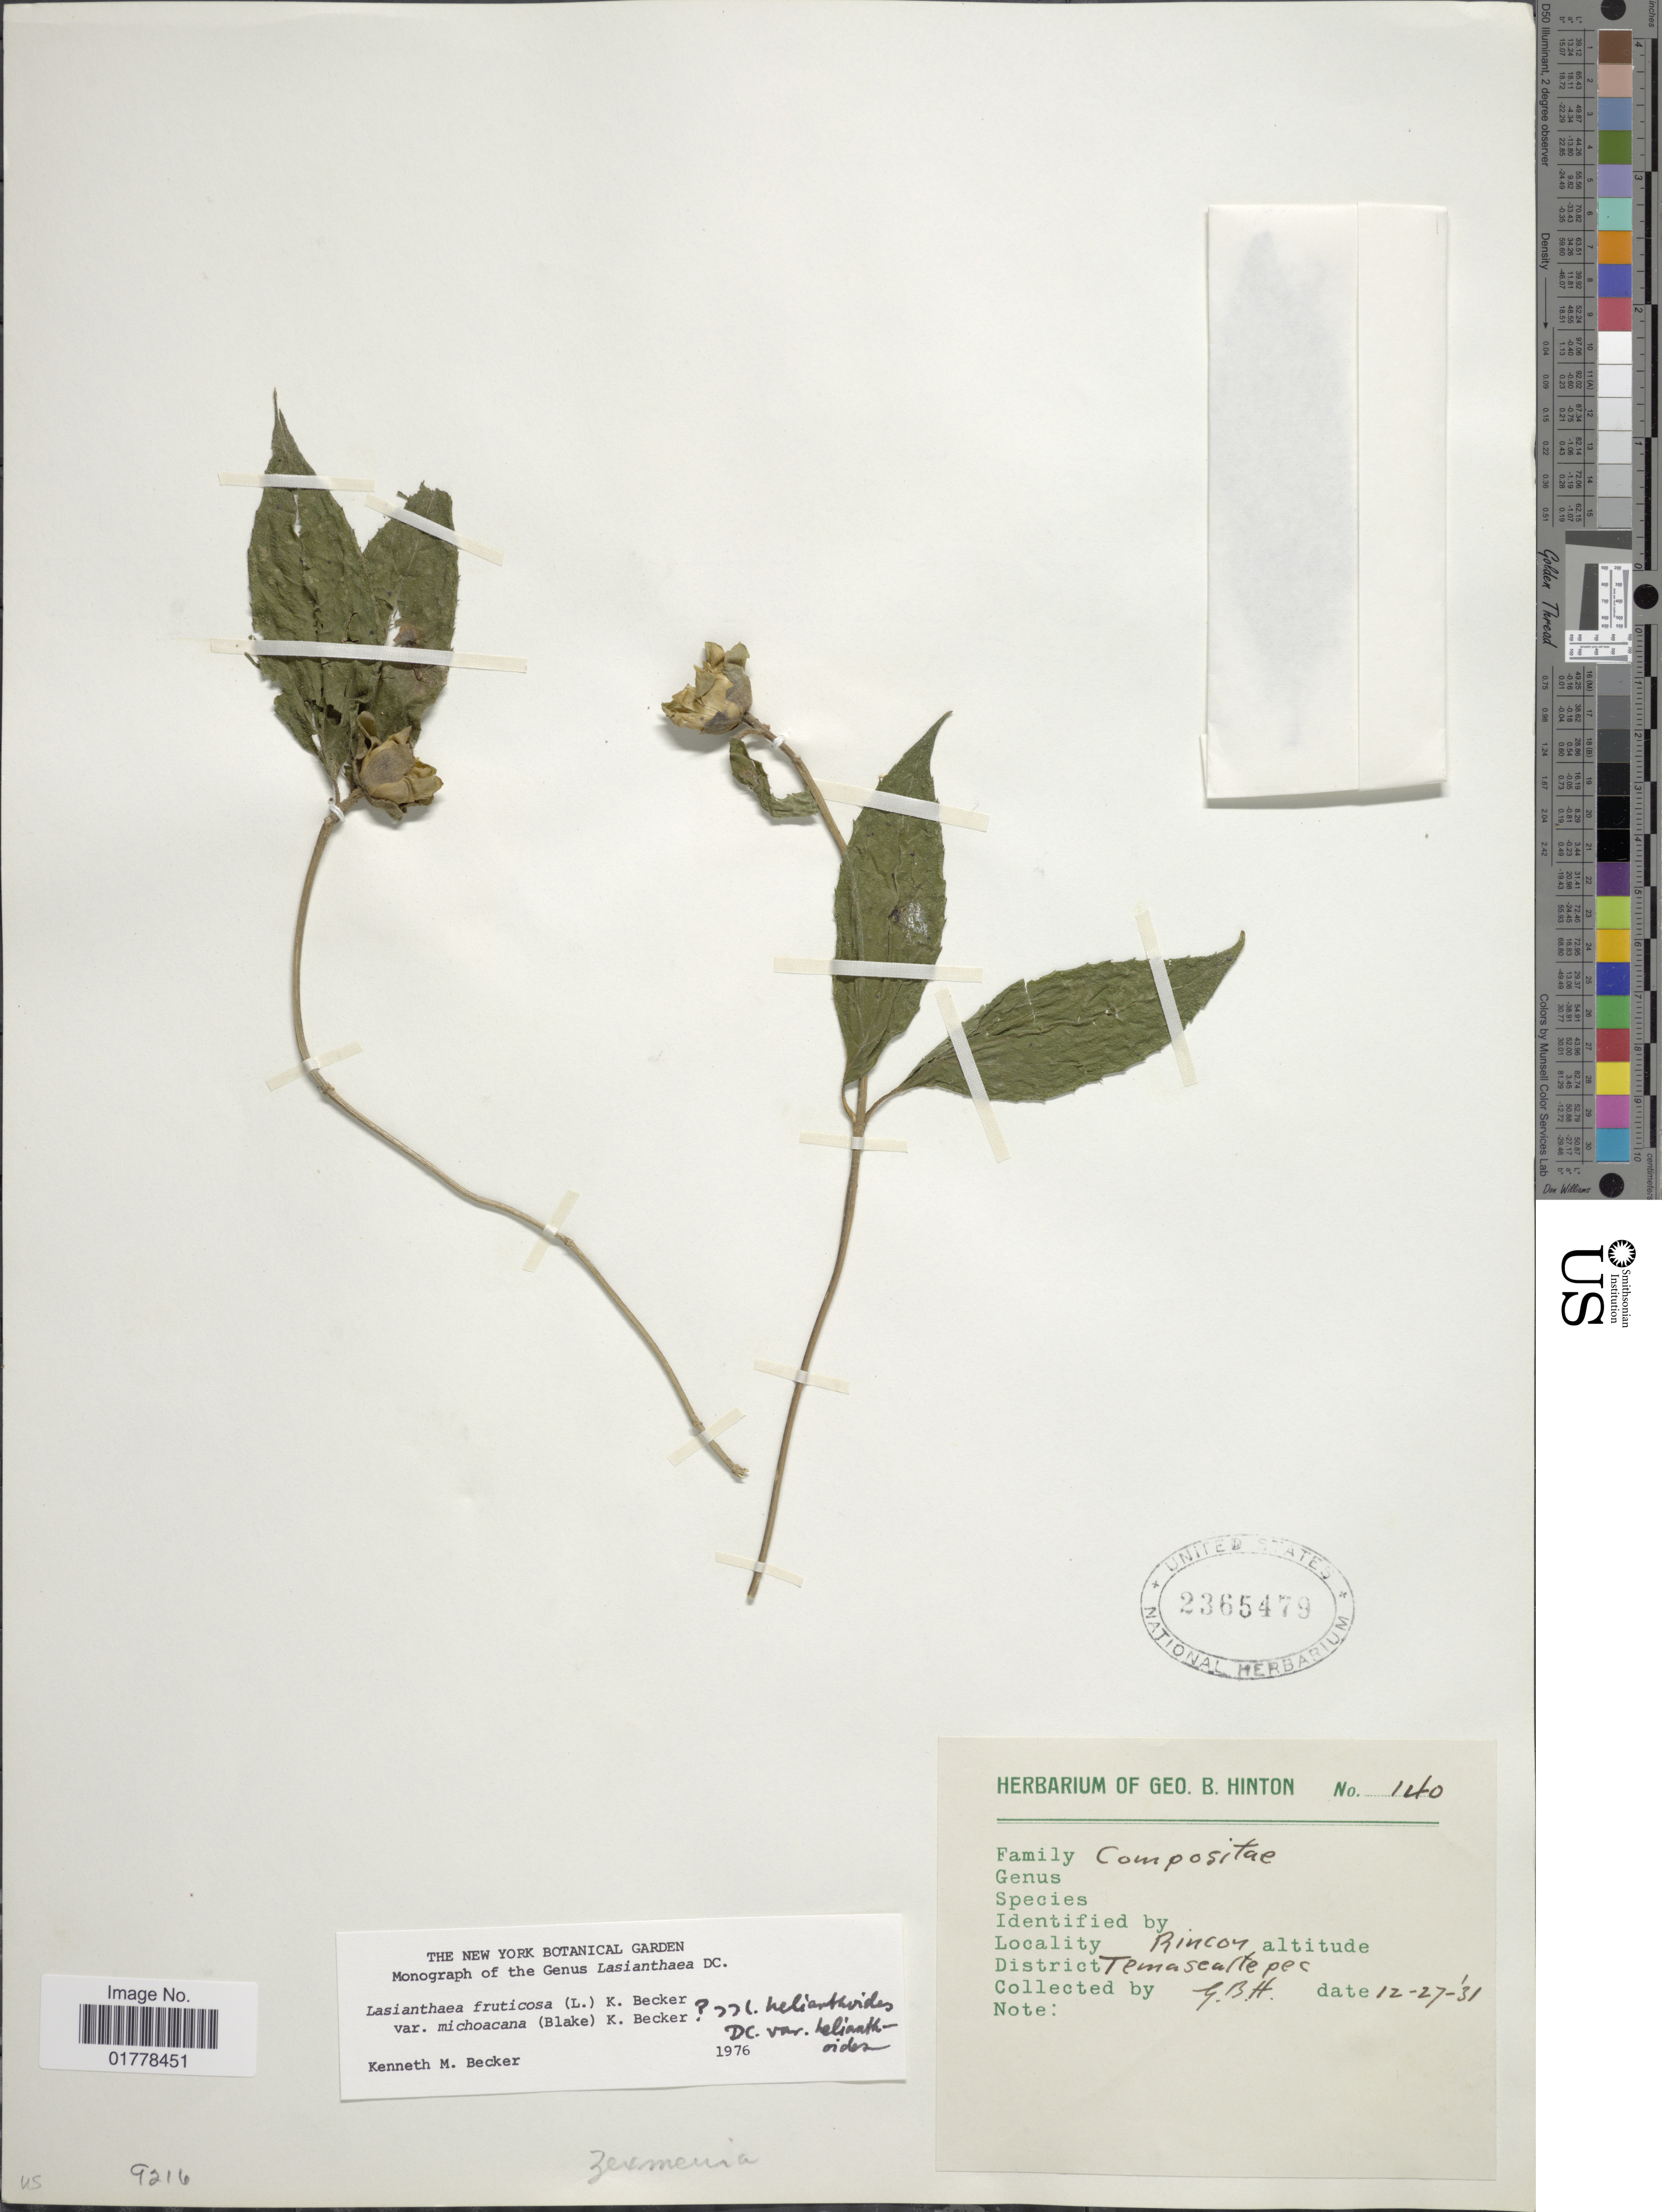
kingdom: Plantae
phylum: Tracheophyta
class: Magnoliopsida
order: Asterales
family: Asteraceae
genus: Lasianthaea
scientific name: Lasianthaea fruticosa var. michoacana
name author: (S.F. Blake) K.M. Becker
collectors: G. B. Hinton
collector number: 140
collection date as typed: Transcribed d/m/y: 27/12/31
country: Mexico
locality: Rincon. Temascaltepec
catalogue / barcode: US 2365479